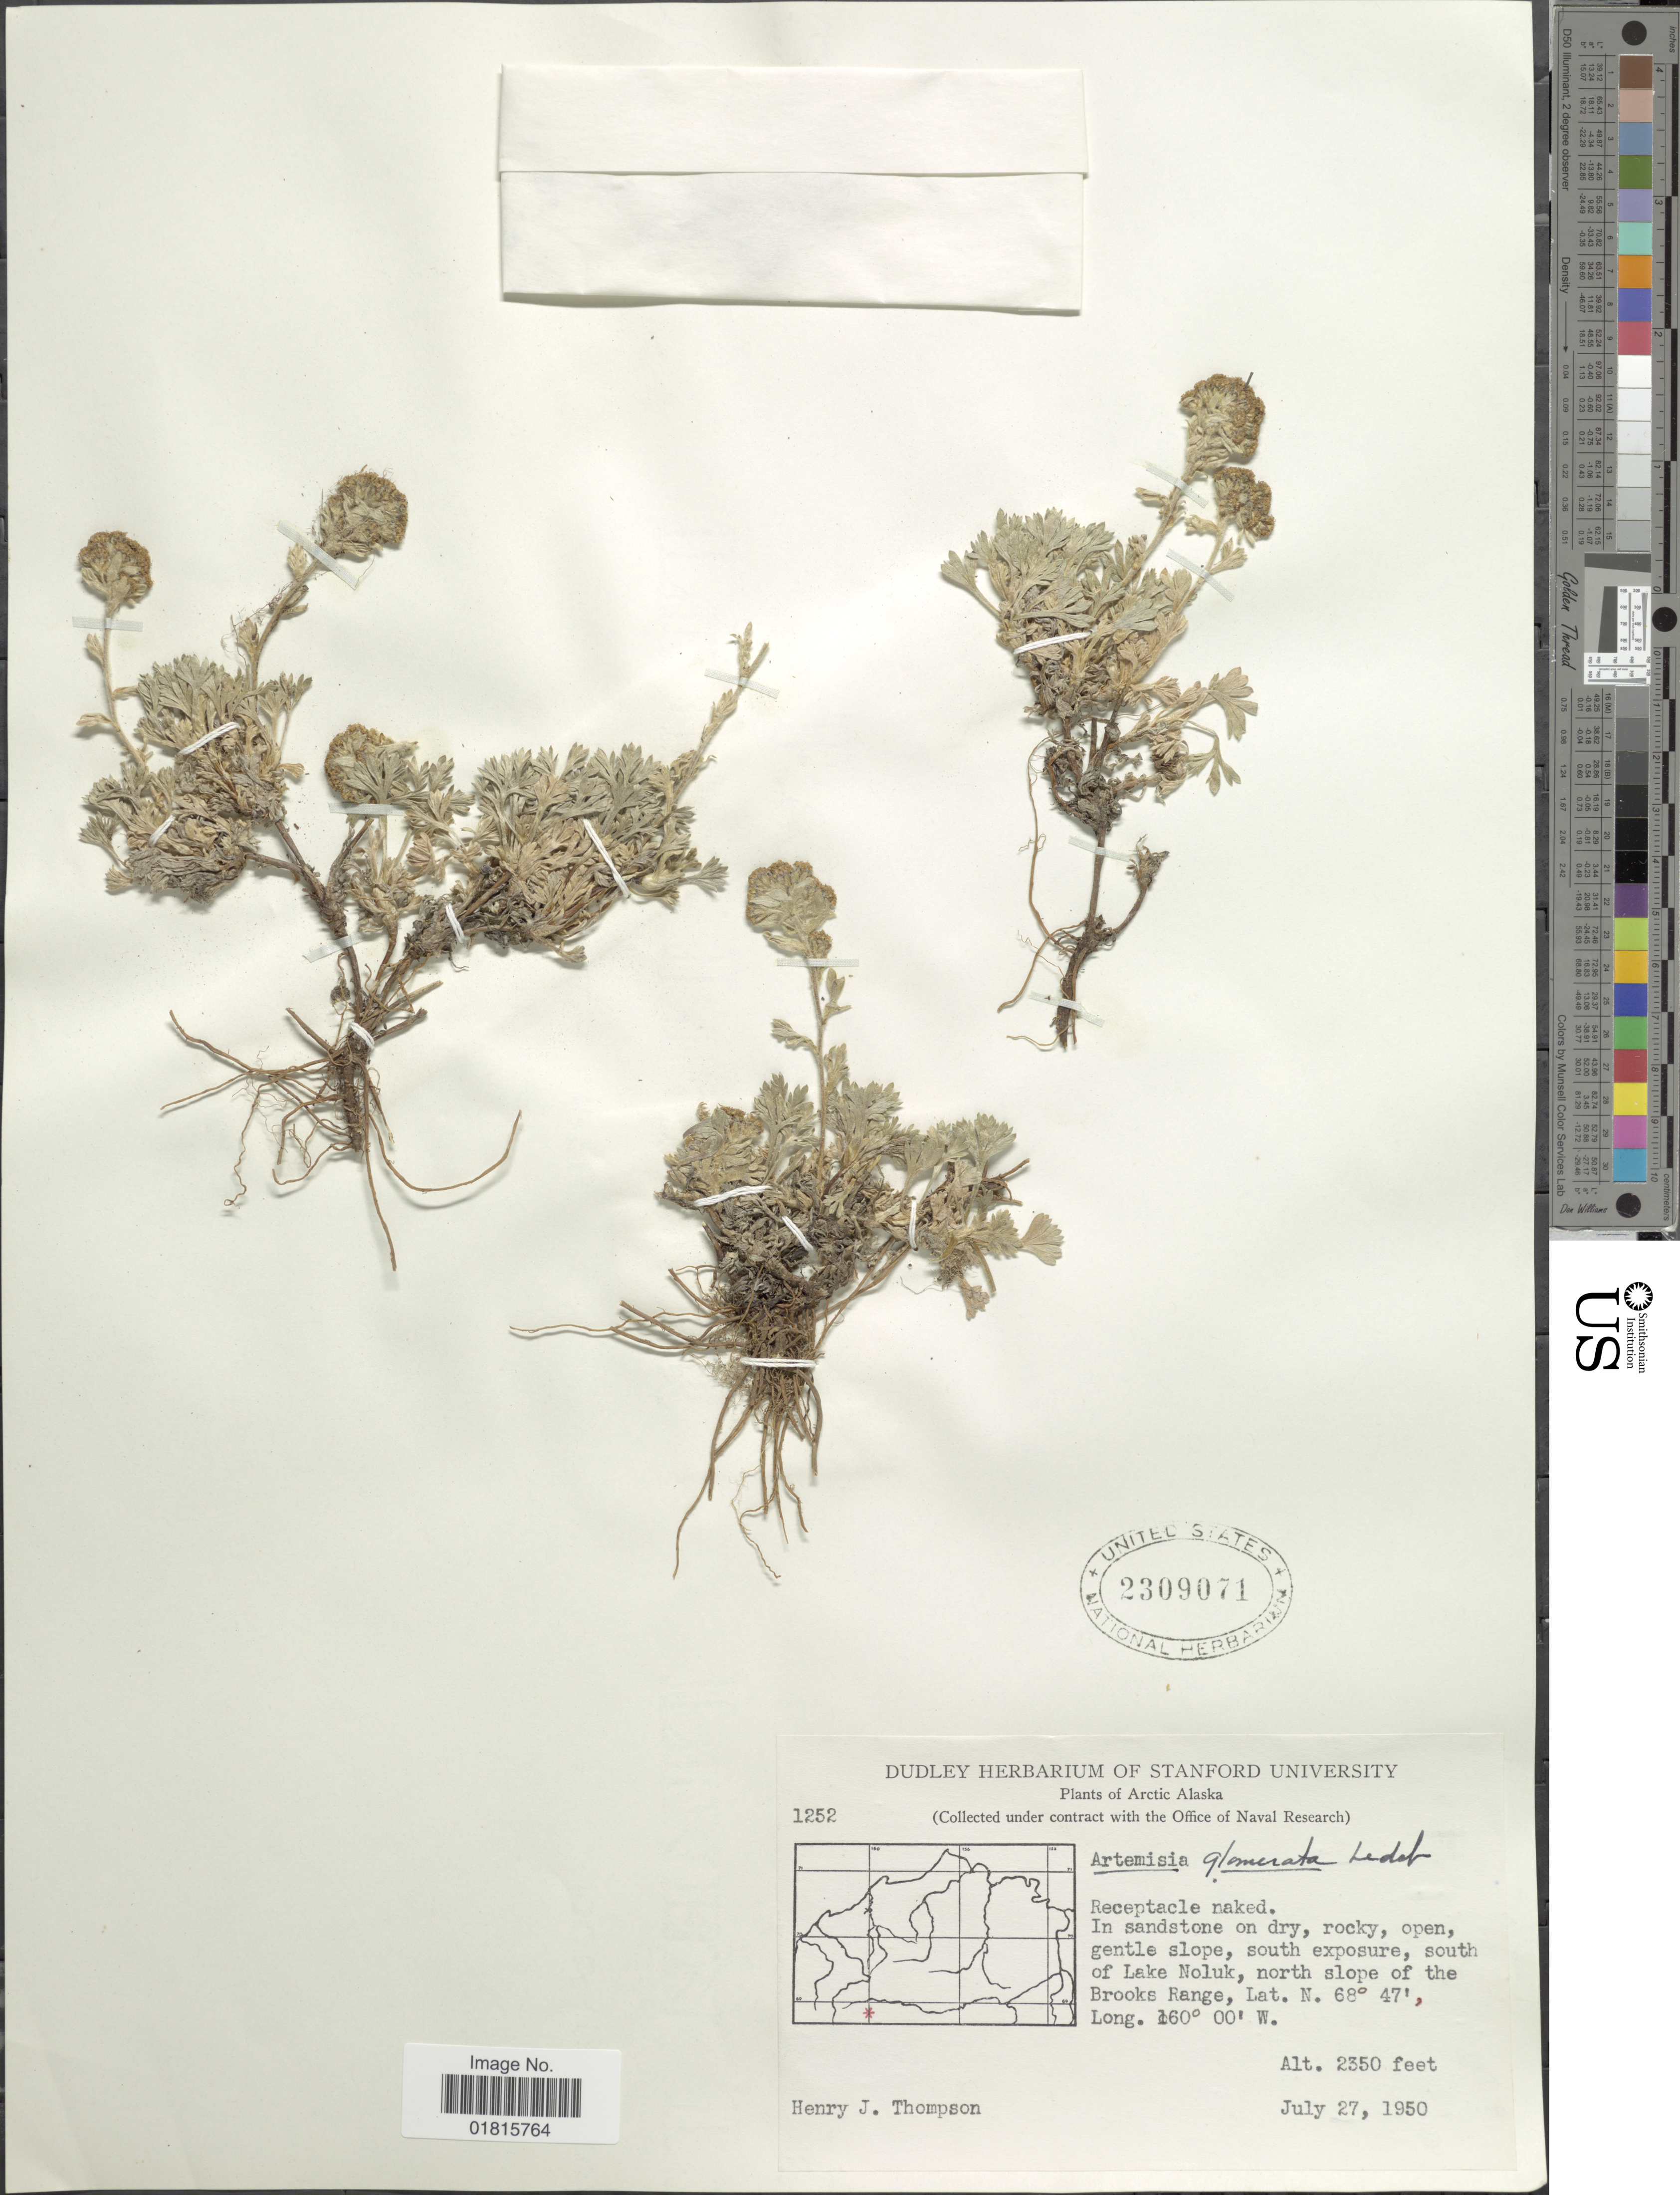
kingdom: Plantae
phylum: Tracheophyta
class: Magnoliopsida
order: Asterales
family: Asteraceae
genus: Artemisia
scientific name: Artemisia glomerata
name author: Ledeb.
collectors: H. J. Thompson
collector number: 1252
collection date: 1950-07-27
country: United States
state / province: Alaska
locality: Arctic Alaska, In sandstone on dry, rocky, open, gentle slope, south exposure, south of Lake Noluk, north slope of the Brooks Range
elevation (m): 716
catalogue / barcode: US 2309071